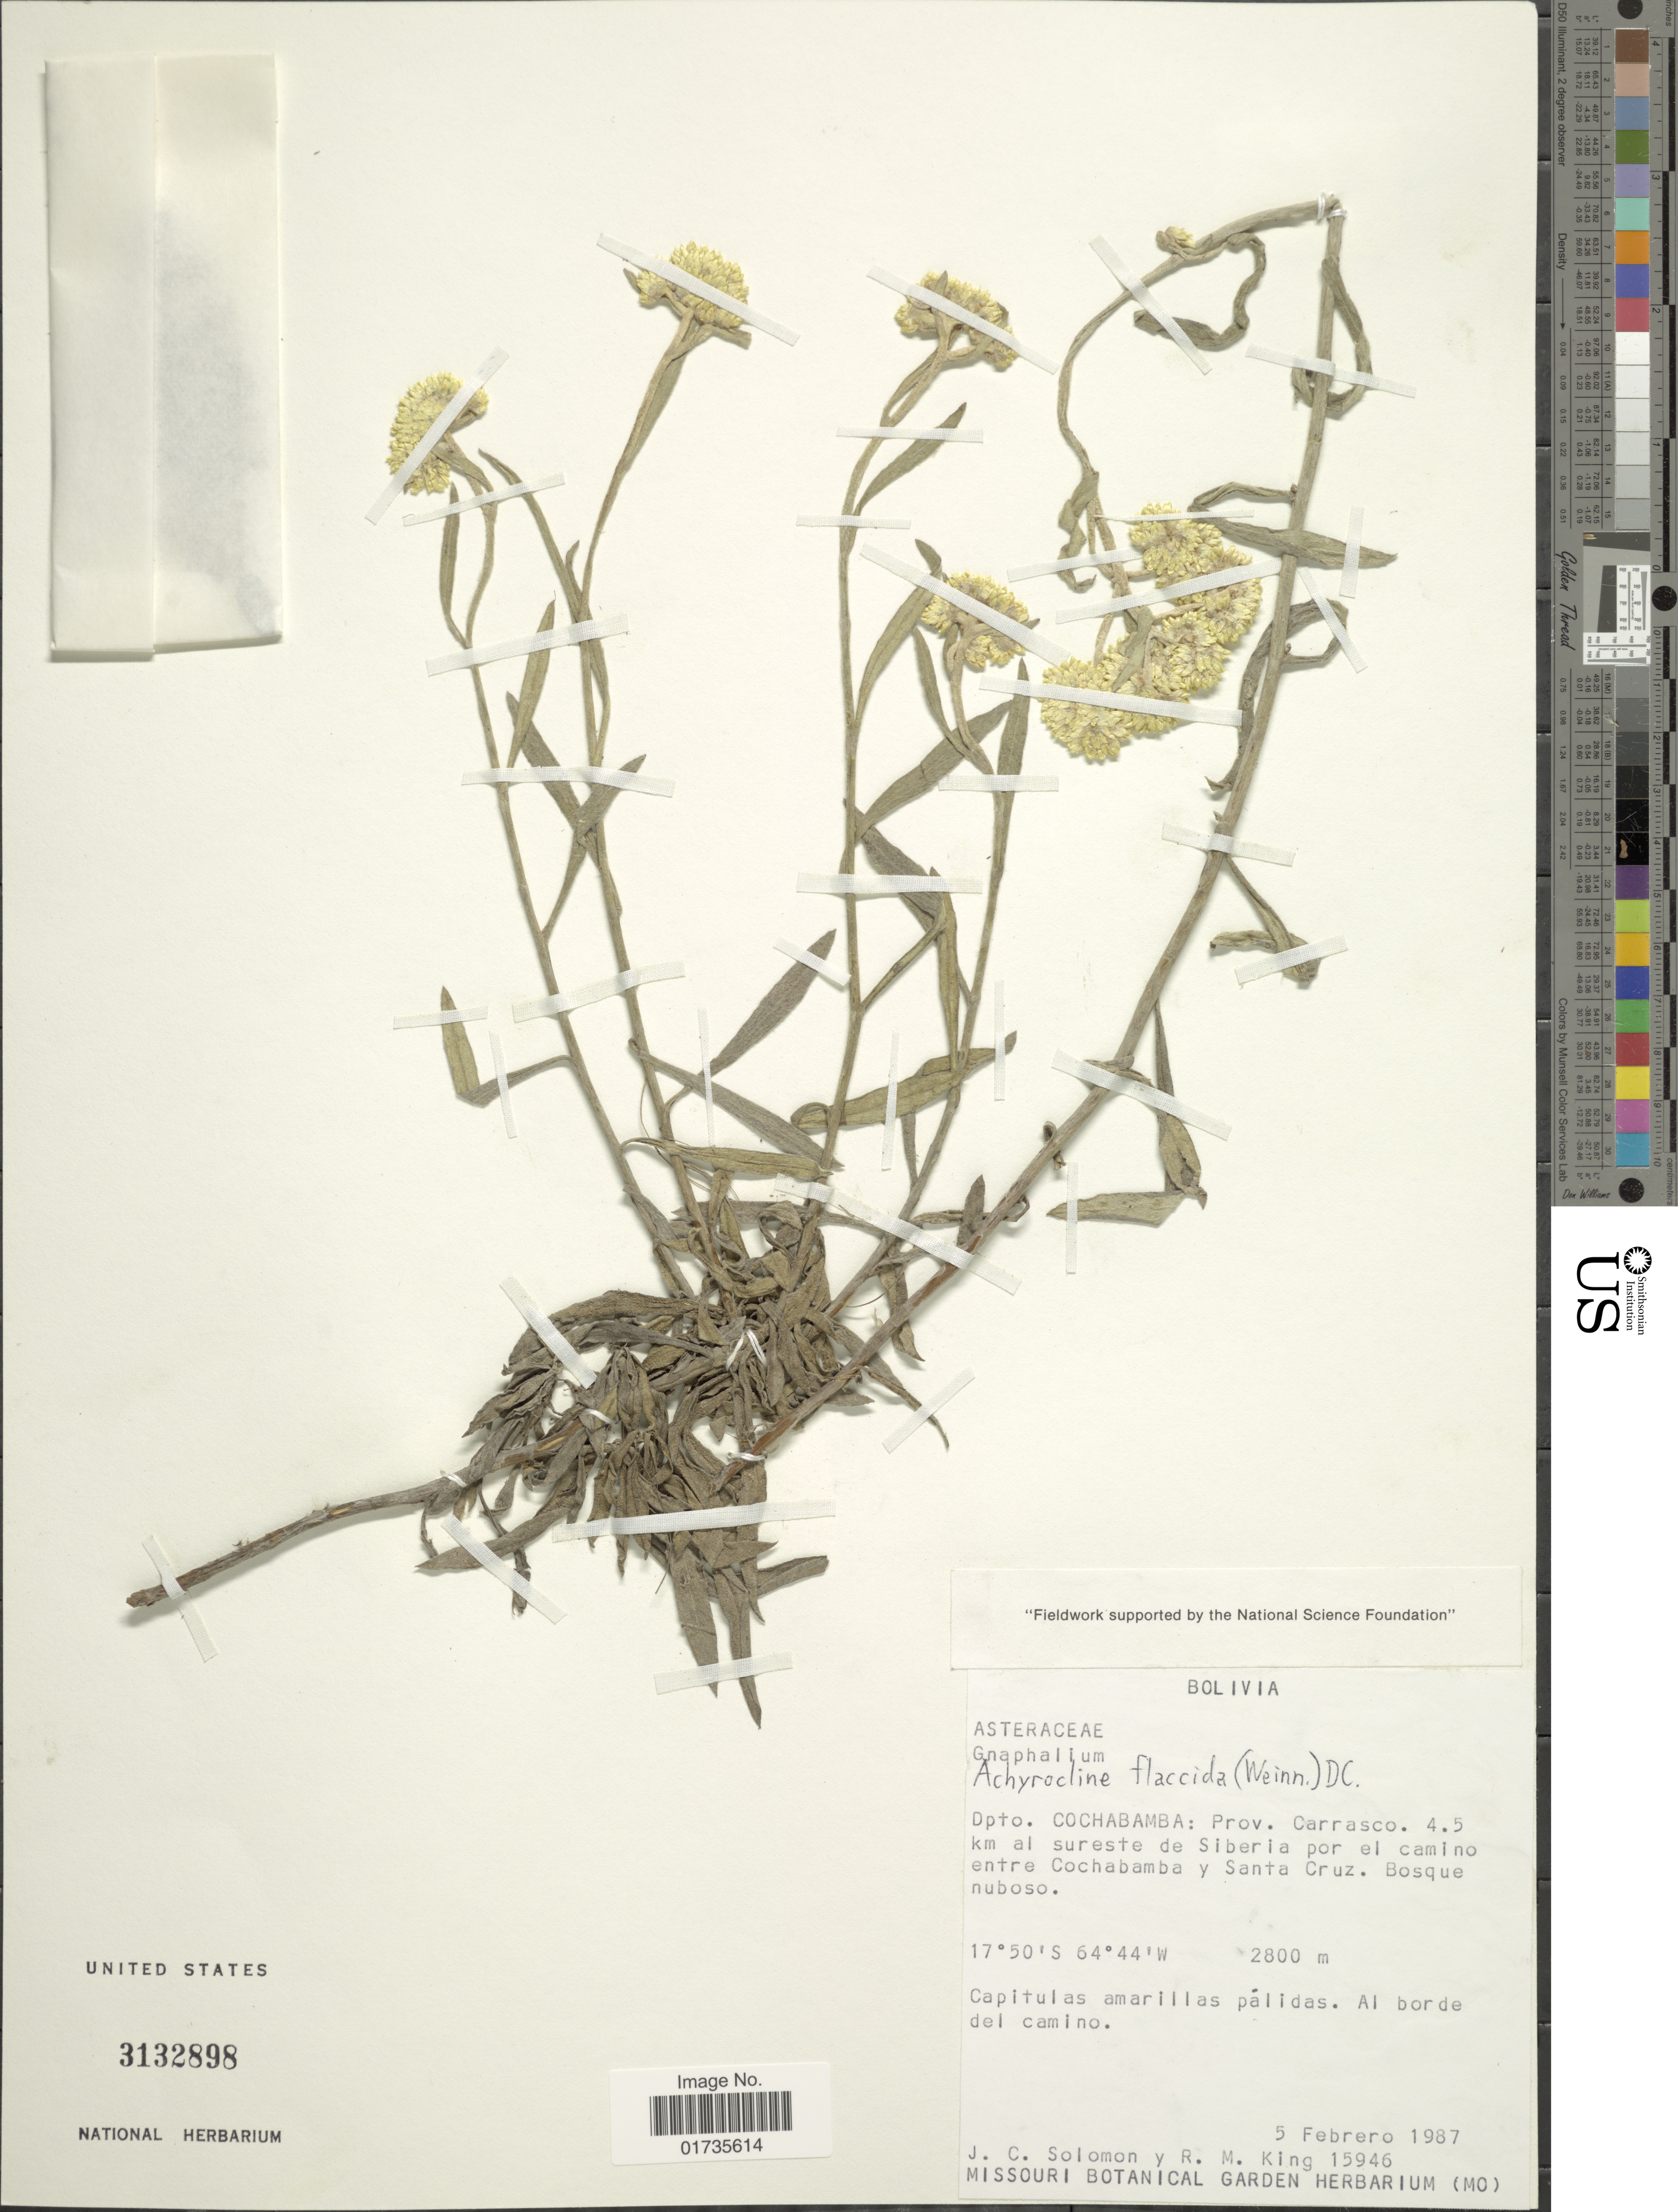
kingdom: Plantae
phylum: Tracheophyta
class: Magnoliopsida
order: Asterales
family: Asteraceae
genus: Achyrocline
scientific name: Achyrocline flaccida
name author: (Weinm.) DC.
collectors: J. C. Solomon & R. M. King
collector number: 15946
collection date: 1987-02-05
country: Bolivia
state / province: Cochabamba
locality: Dpto. Cochabamba: Prov. Carrasco. 4.5 km al sureste de Siberia por el camino entre Cochabamba Y Santa Cruz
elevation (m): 2800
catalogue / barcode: US 3132898